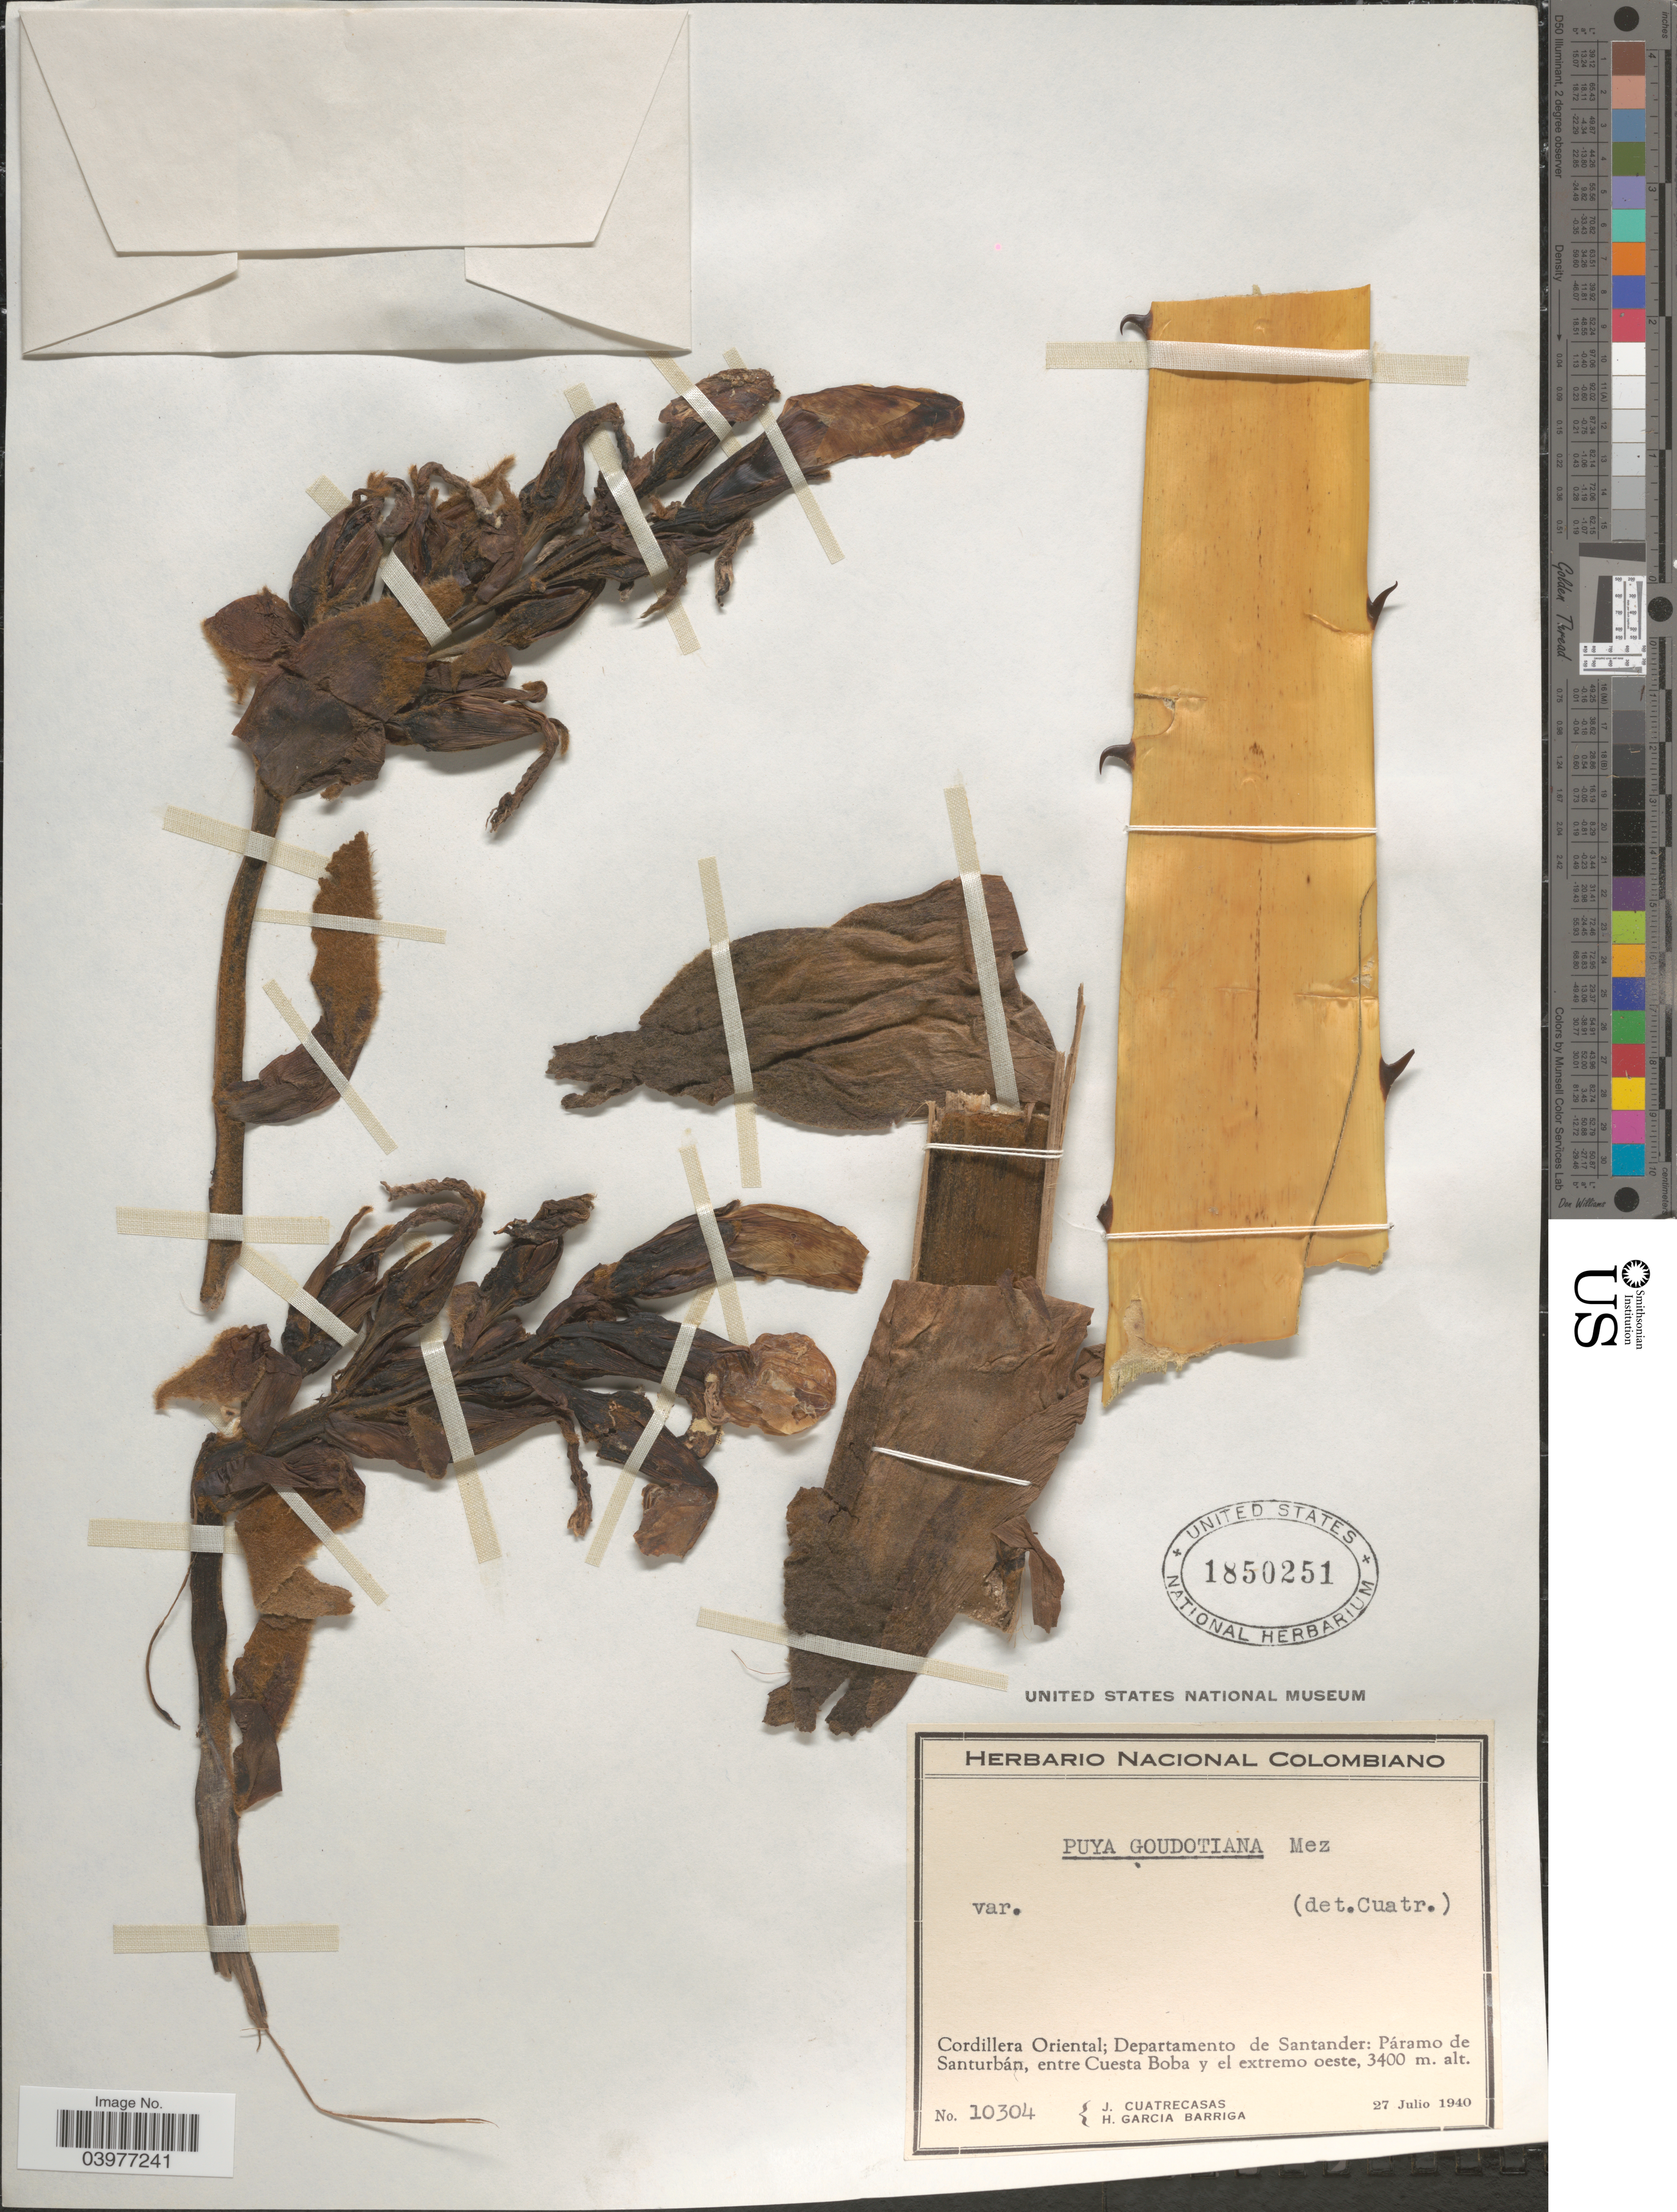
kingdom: Plantae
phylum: Tracheophyta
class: Liliopsida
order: Poales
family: Bromeliaceae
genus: Puya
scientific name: Puya goudotiana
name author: Mez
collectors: J. Cuatrecasas & H. García Barriga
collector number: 10304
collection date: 1940-07-27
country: Colombia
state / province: Santander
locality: Cordillera Oriental; Departamento de Santander: Páramo de Santurbán, entre Cuesta Boba y el extremo oeste.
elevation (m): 3400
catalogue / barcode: US 1850251